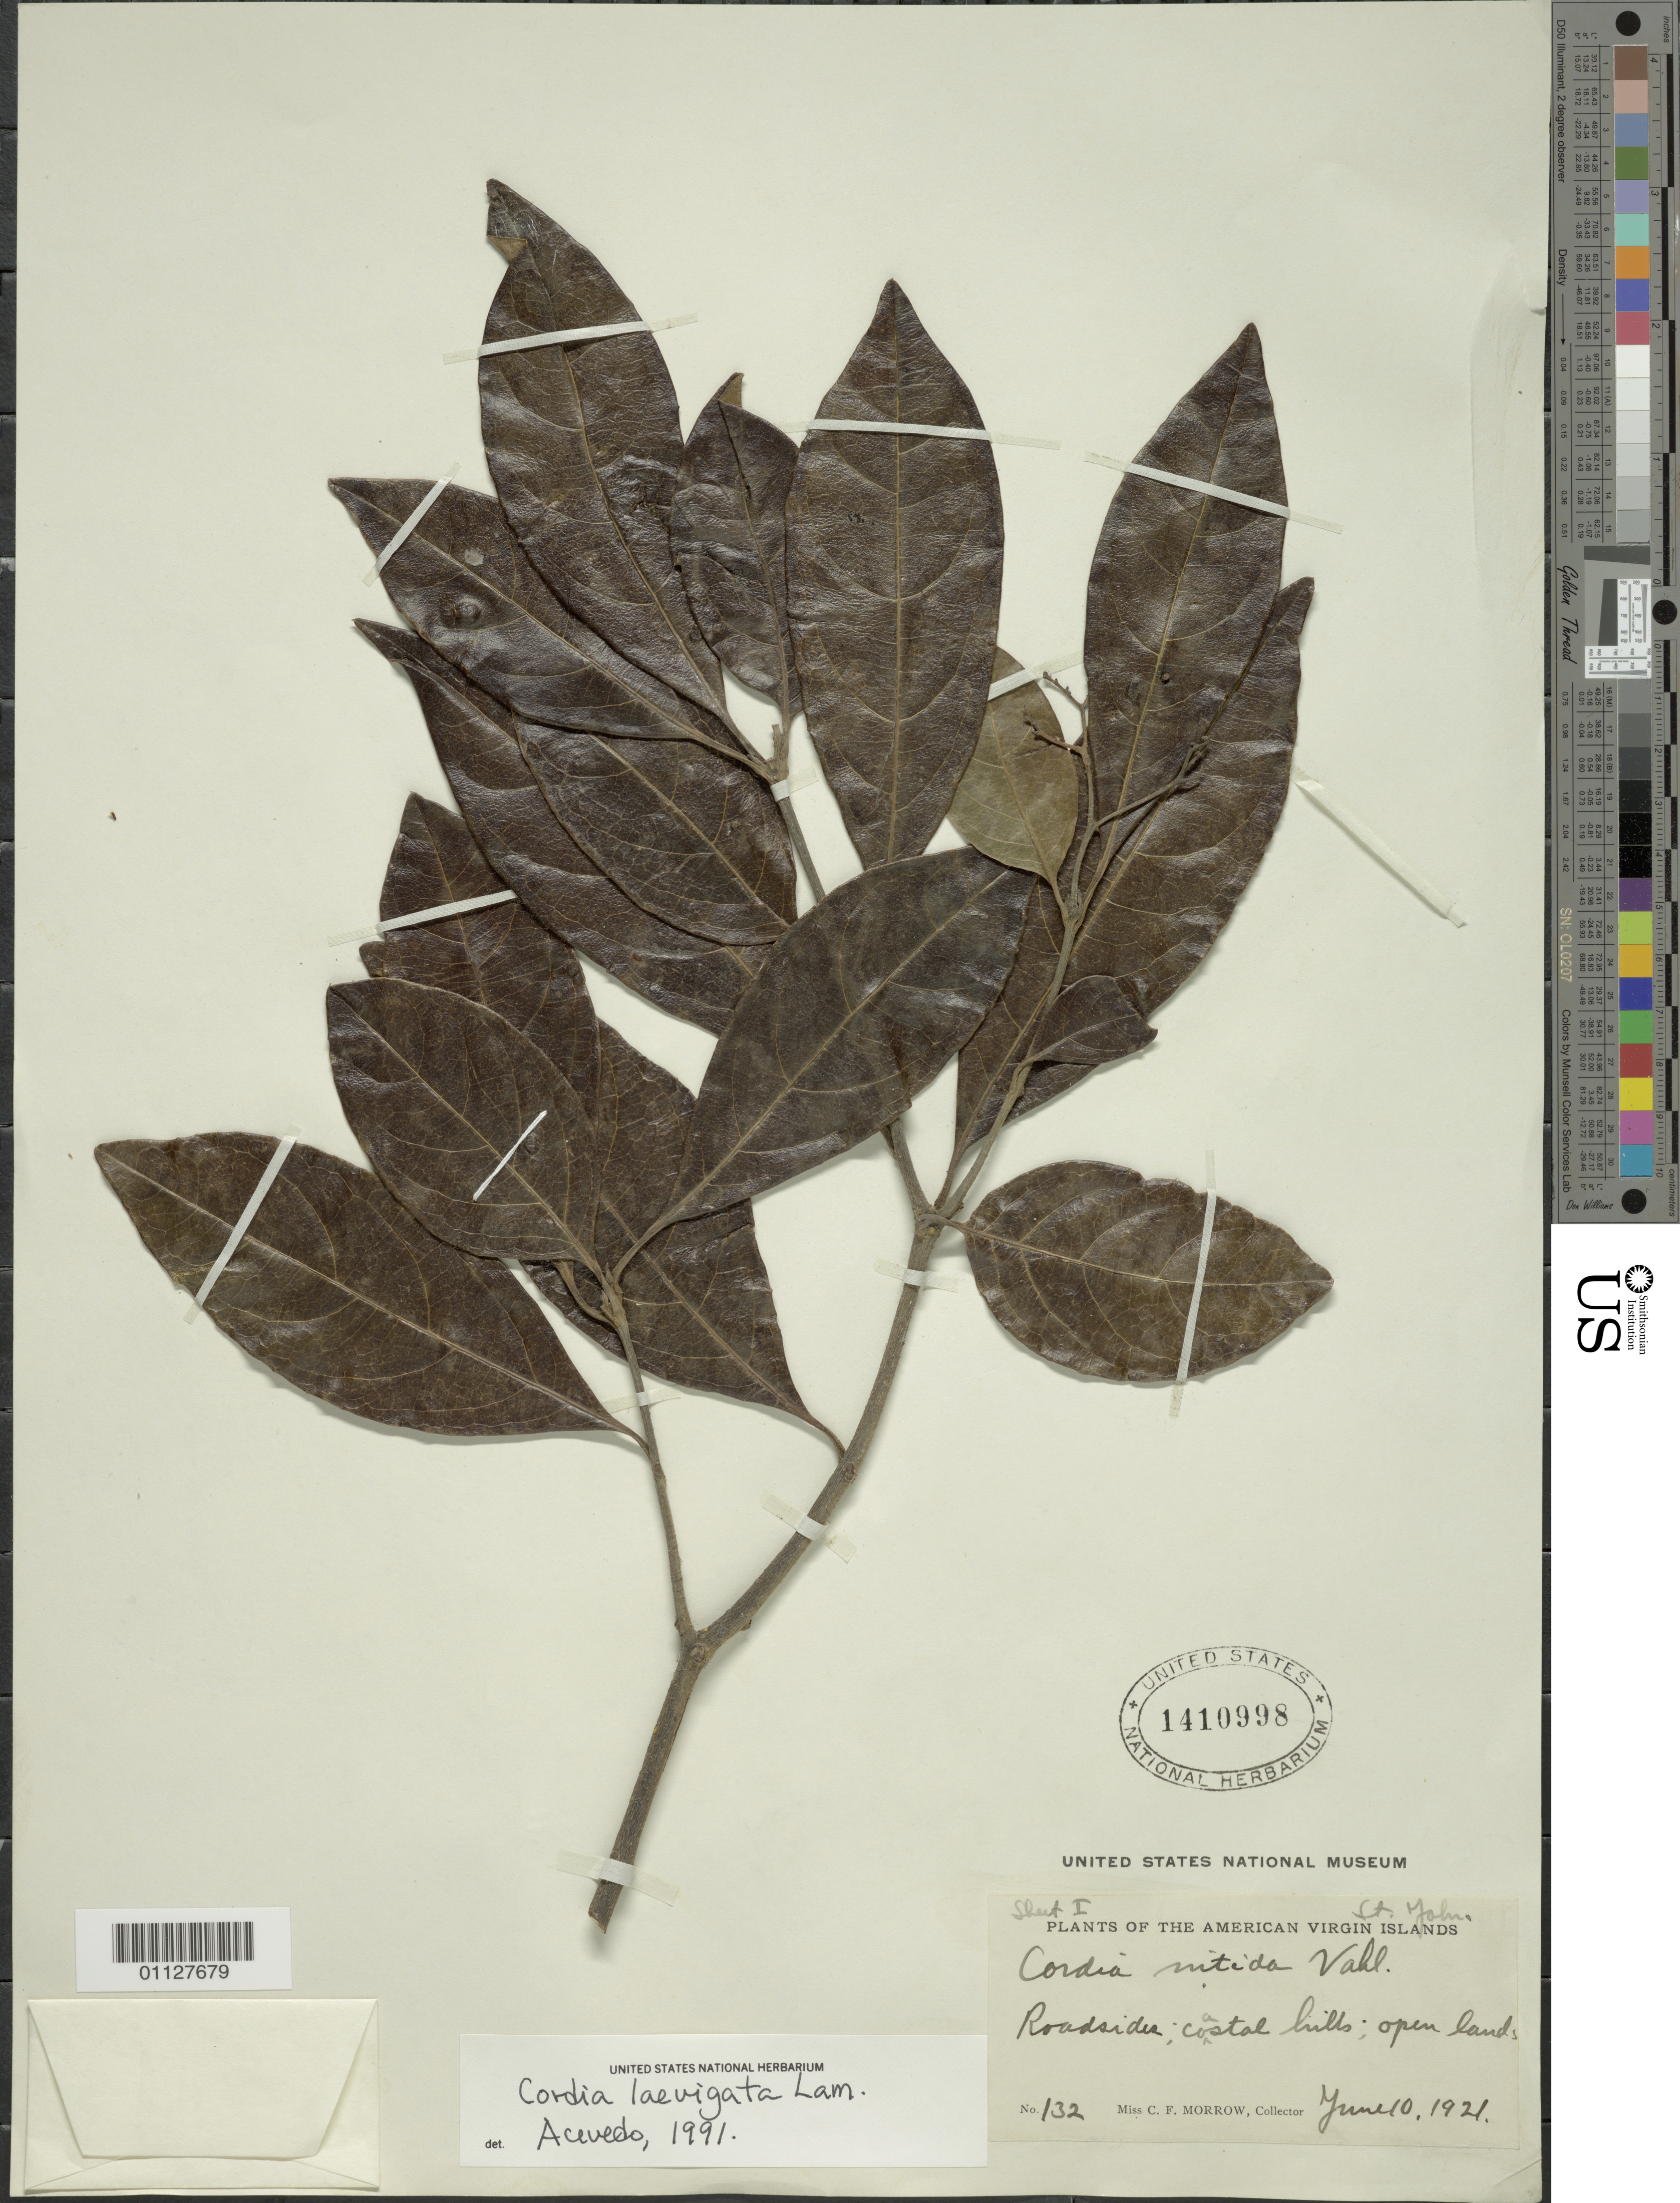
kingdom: Plantae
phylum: Tracheophyta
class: Magnoliopsida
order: Boraginales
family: Cordiaceae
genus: Cordia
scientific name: Cordia laevigata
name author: Lam.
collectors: C. Morrow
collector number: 132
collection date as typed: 10 Jun 1921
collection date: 1921-06-10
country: U.S. Virgin Islands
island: St. John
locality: Roadside; coastal hills; open lands.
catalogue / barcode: US 1410998